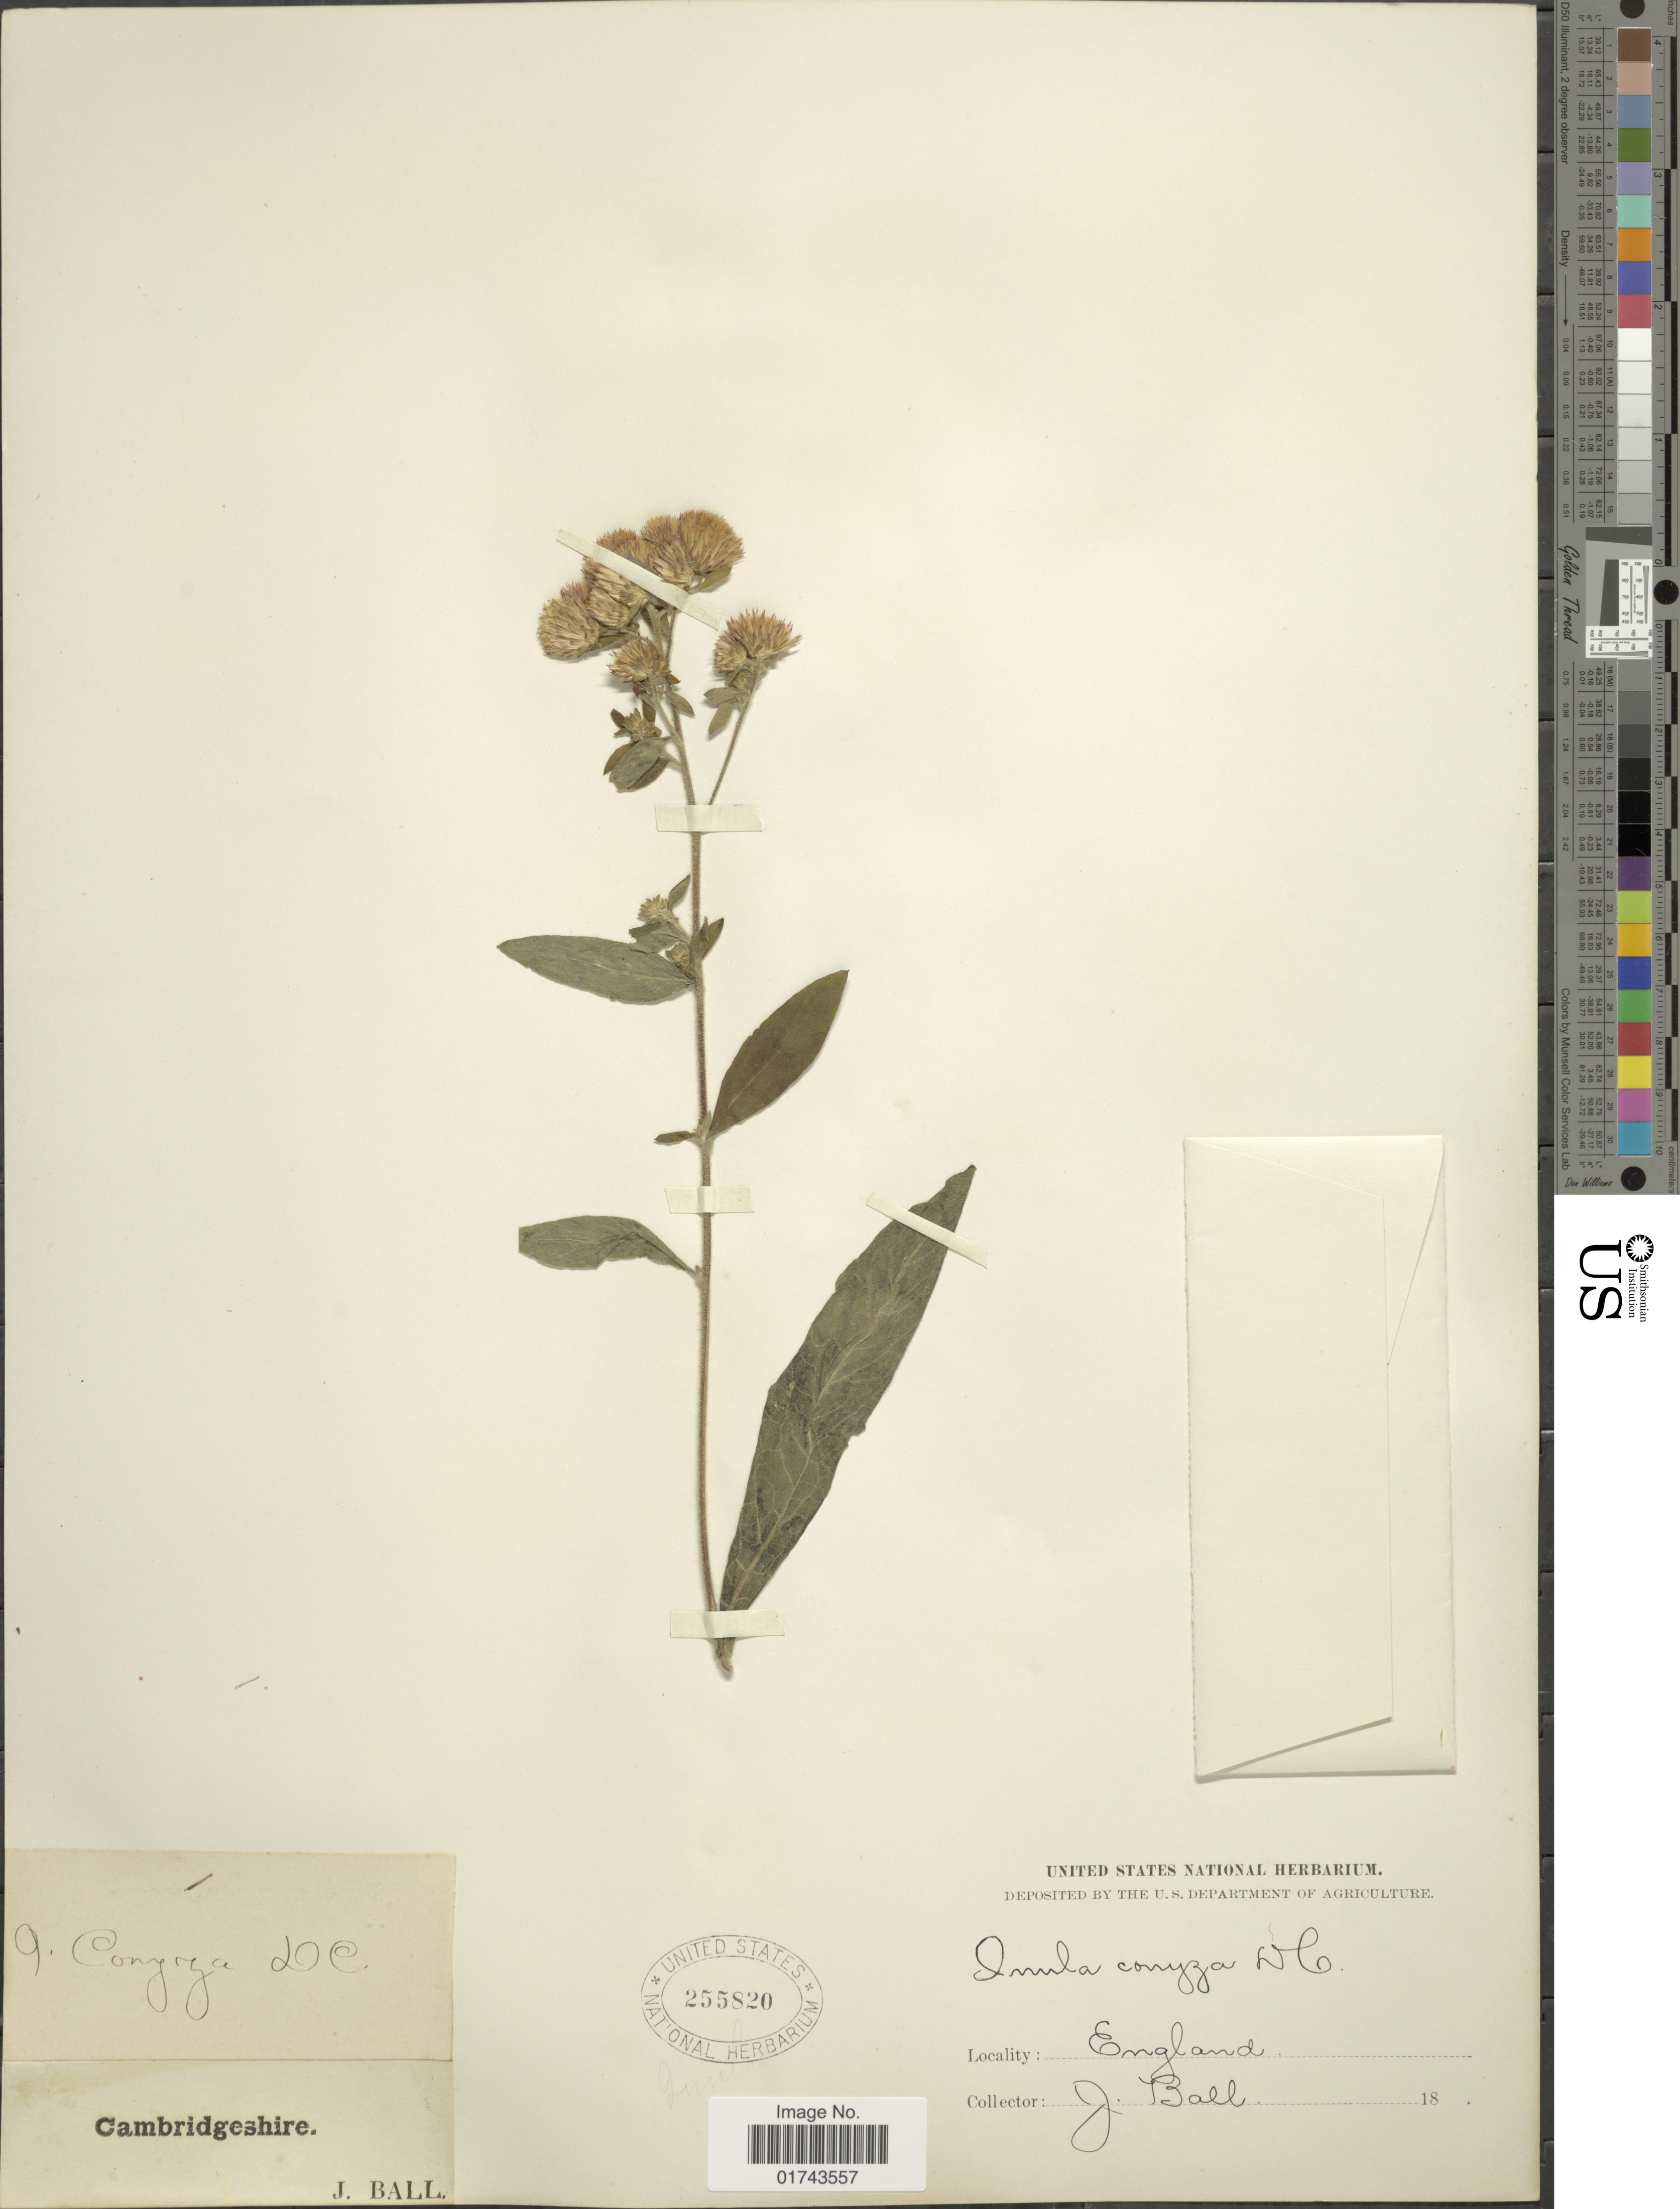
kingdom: Plantae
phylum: Tracheophyta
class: Magnoliopsida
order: Asterales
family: Asteraceae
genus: Inula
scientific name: Inula conyzae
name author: (Griess.) DC.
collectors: J. Ball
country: United Kingdom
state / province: England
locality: Cambridgeshire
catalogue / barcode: US 255820